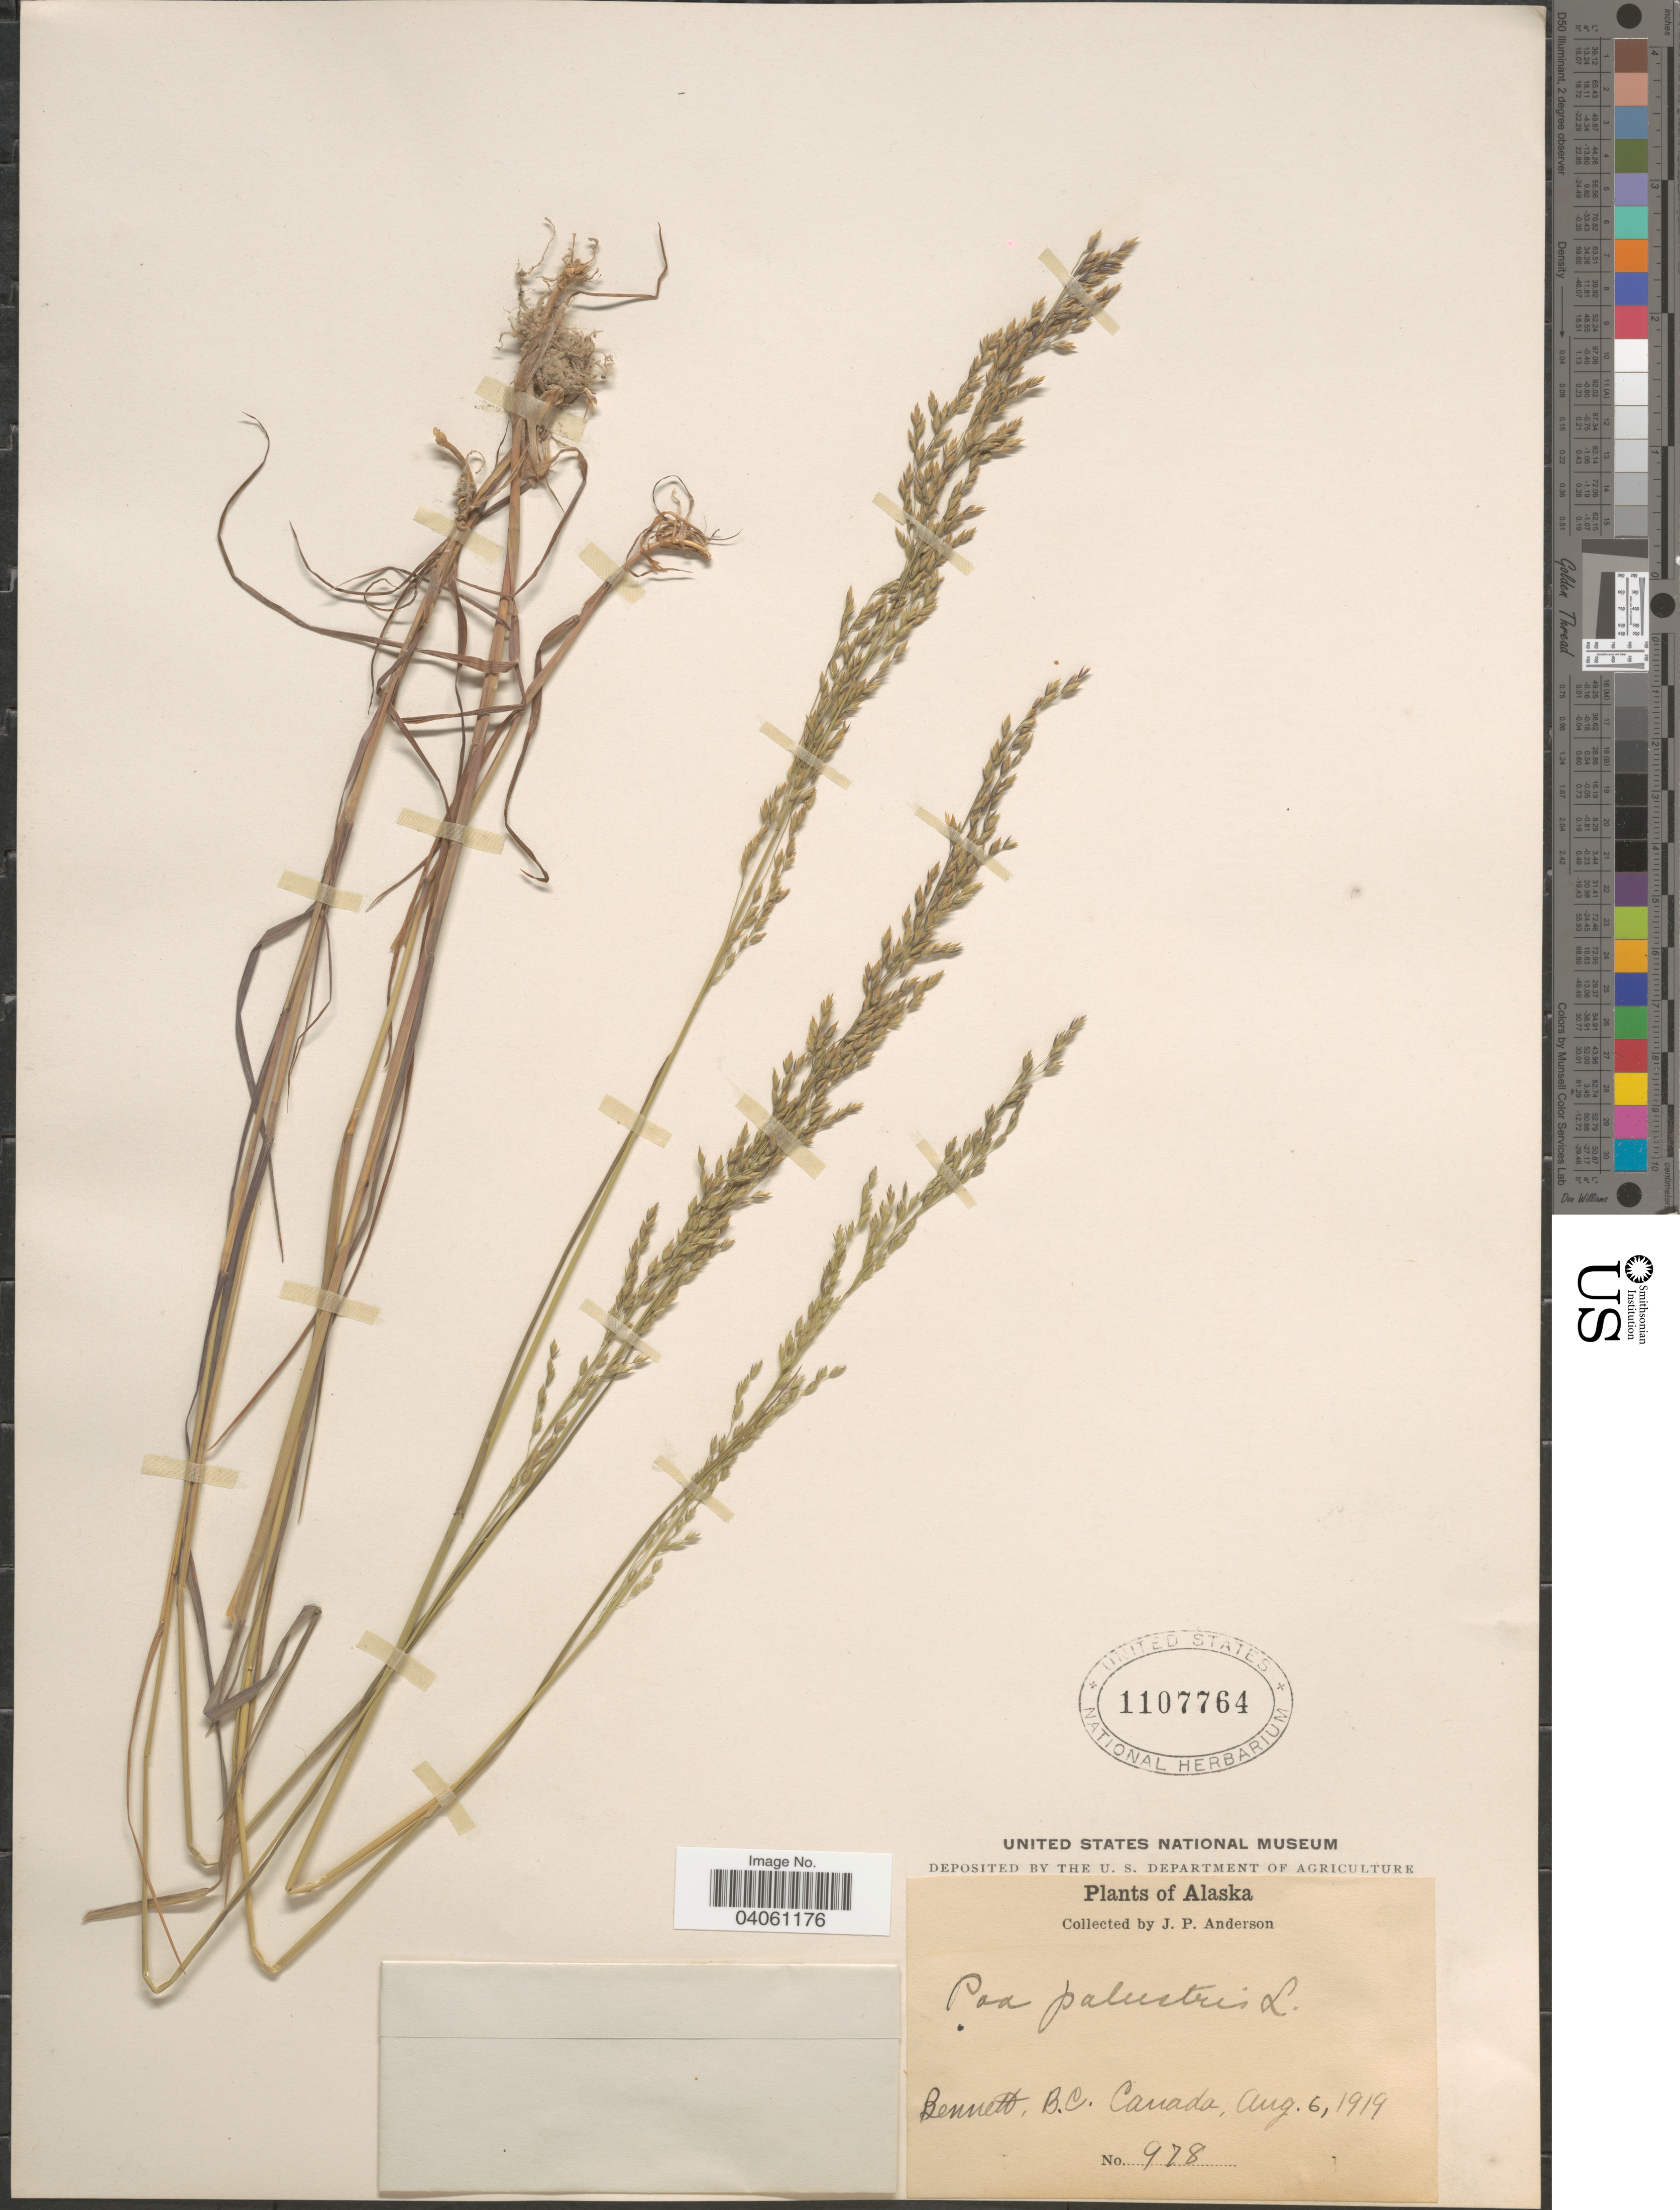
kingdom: Plantae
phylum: Tracheophyta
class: Liliopsida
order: Poales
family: Poaceae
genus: Poa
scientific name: Poa palustris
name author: L.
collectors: J. P. Anderson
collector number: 978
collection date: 1919-08-06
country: Canada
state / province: British Columbia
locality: Bennett.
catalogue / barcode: US 1107764